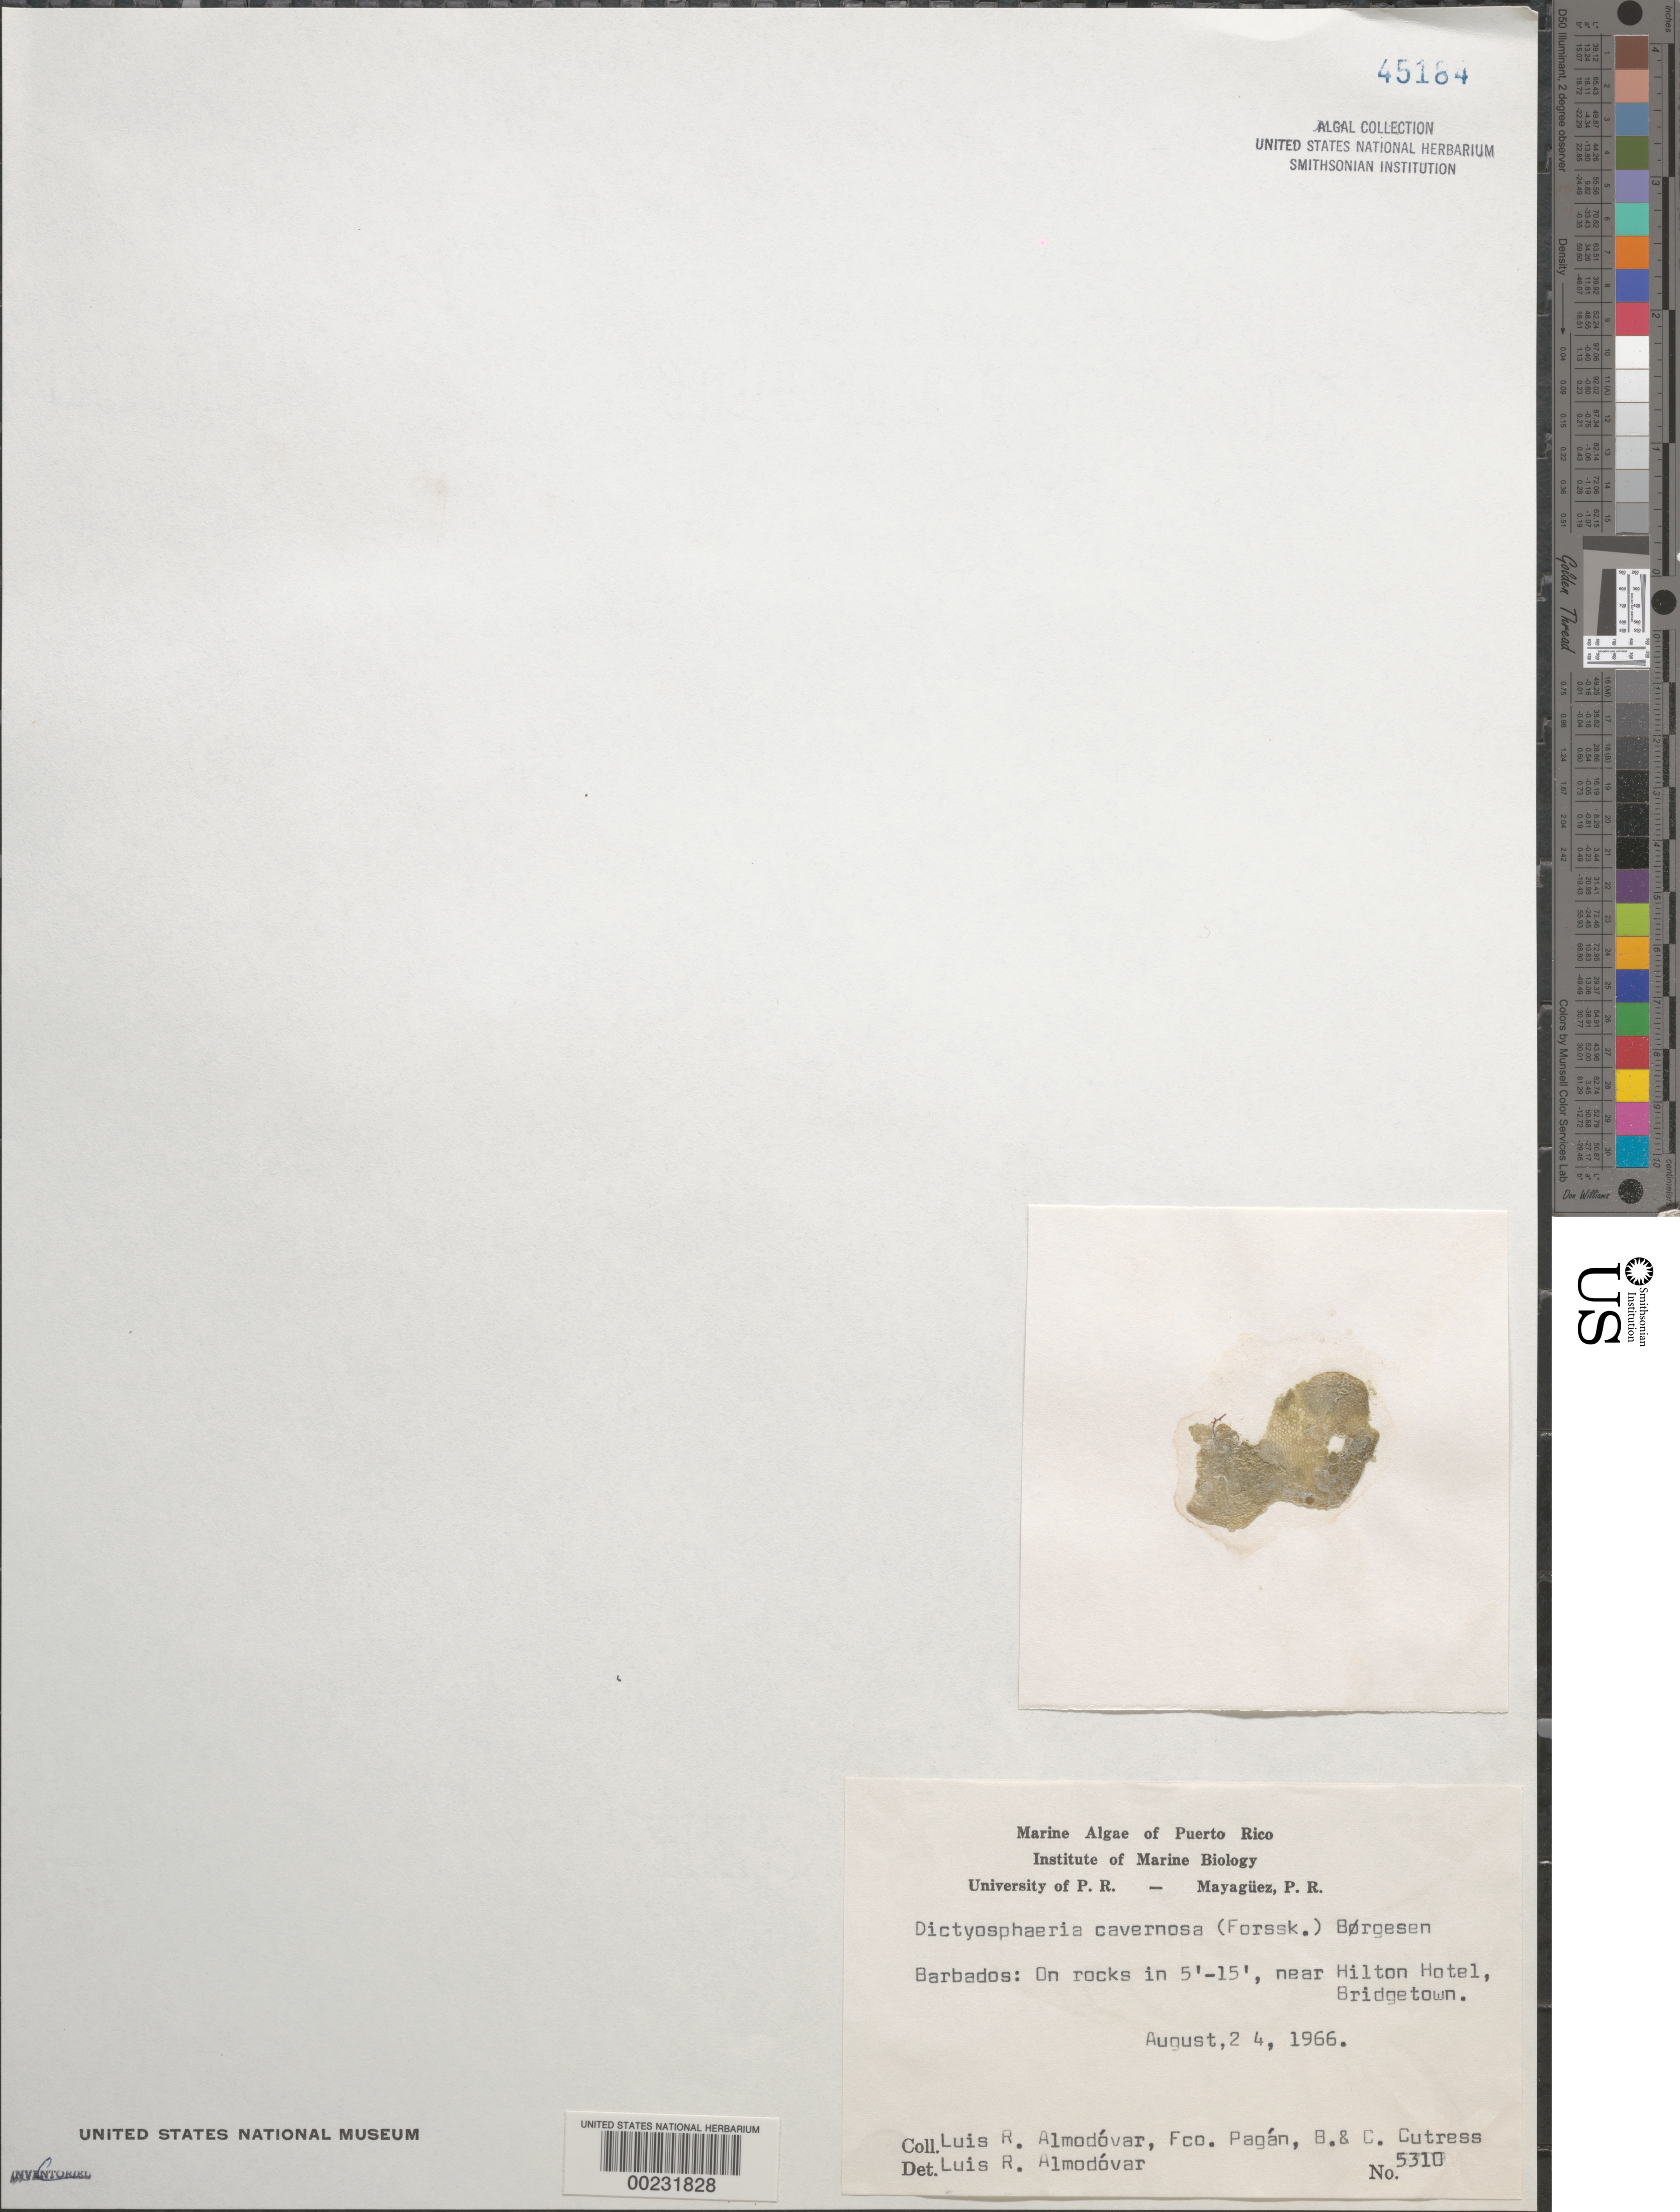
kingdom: Plantae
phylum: Chlorophyta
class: Ulvophyceae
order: Siphonocladales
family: Siphonocladaceae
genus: Dictyosphaeria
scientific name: Dictyosphaeria cavernosa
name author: (Forssk.) Børgesen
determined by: Almodovar, L. R.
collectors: L. Almodovar, F. Pagan, B. Cutress & C. Cutress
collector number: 5310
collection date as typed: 24 Aug 1966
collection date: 1966-08-24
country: Barbados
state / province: Saint Michael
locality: Bridgetown, near Hilton Hotel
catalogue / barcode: US 45184